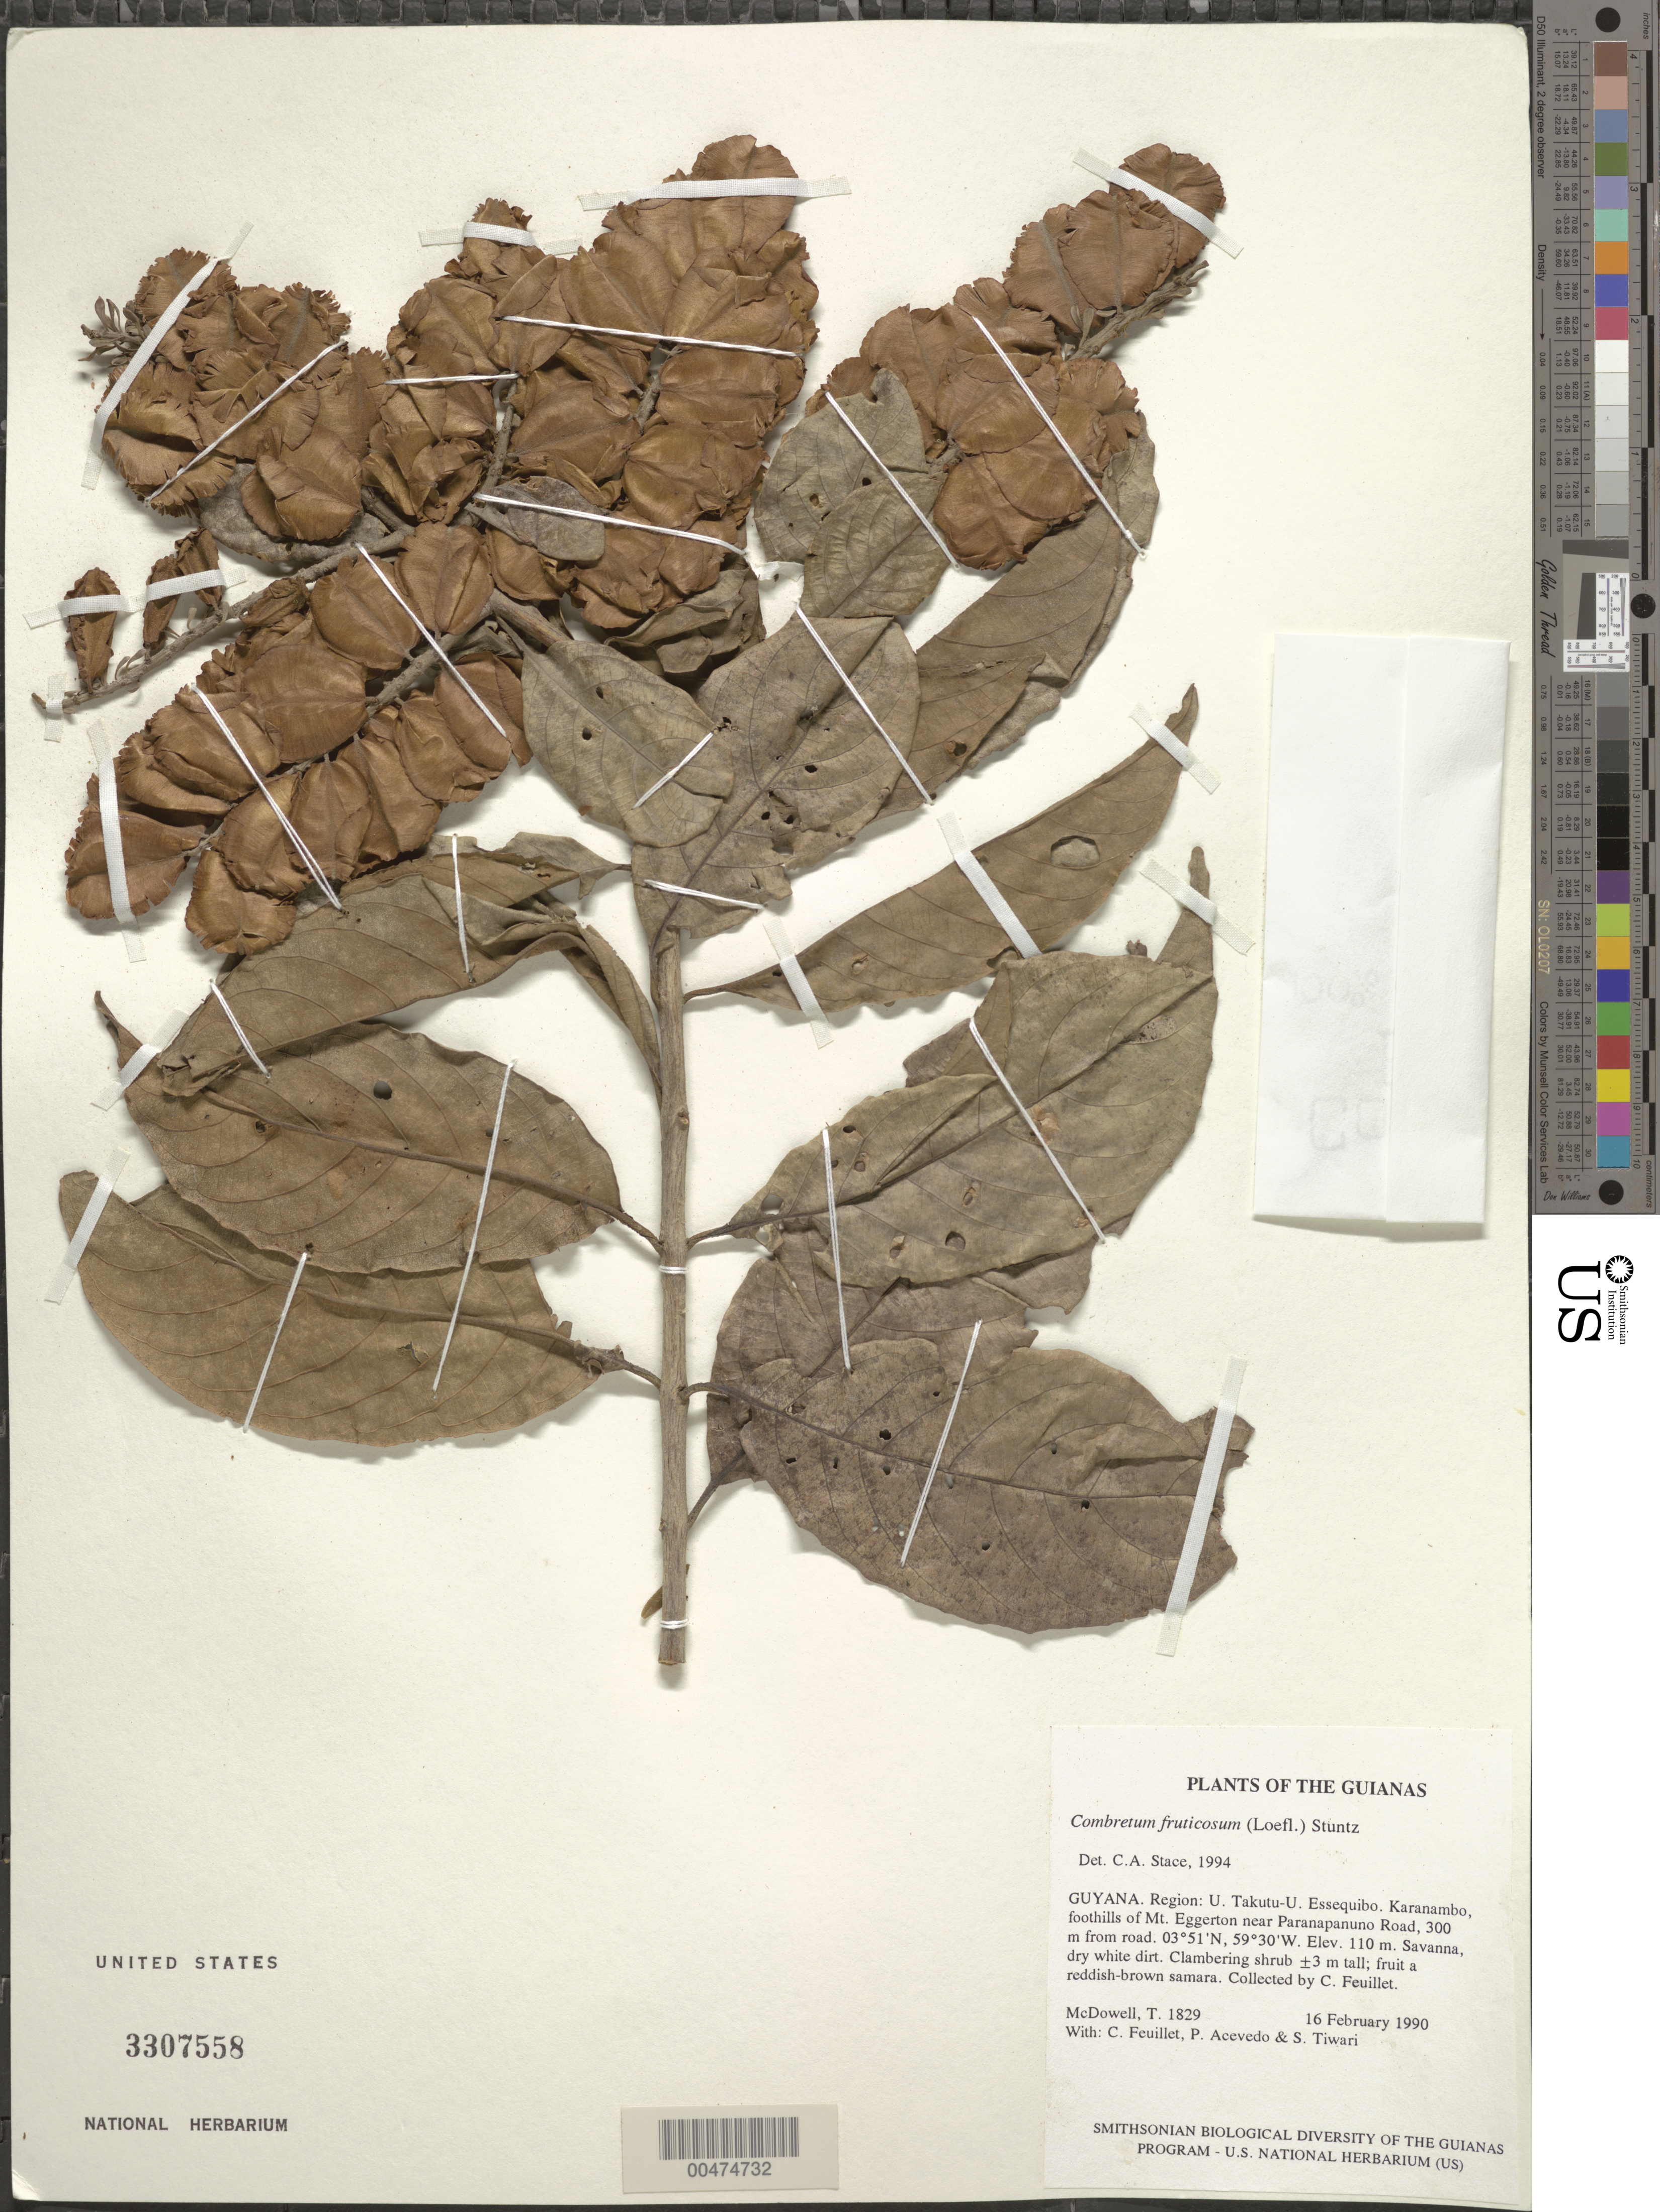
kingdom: Plantae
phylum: Tracheophyta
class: Magnoliopsida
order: Myrtales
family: Combretaceae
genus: Combretum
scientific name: Combretum fruticosum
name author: (Loefl.) Stuntz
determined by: Stace, C. A.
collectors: T. McDowell, C. Feuillet, P. Acevedo-Rodr. & S. Tiwari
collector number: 1829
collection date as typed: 16 February 1990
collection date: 1990-02-16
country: Guyana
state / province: U. Takutu-U. Essequibo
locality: Karanambo, foothills of Mt. Eggerton near Paranapanema Road, within 300 m of road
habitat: Savanna, dry white dirt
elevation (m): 110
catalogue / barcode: US 3307558